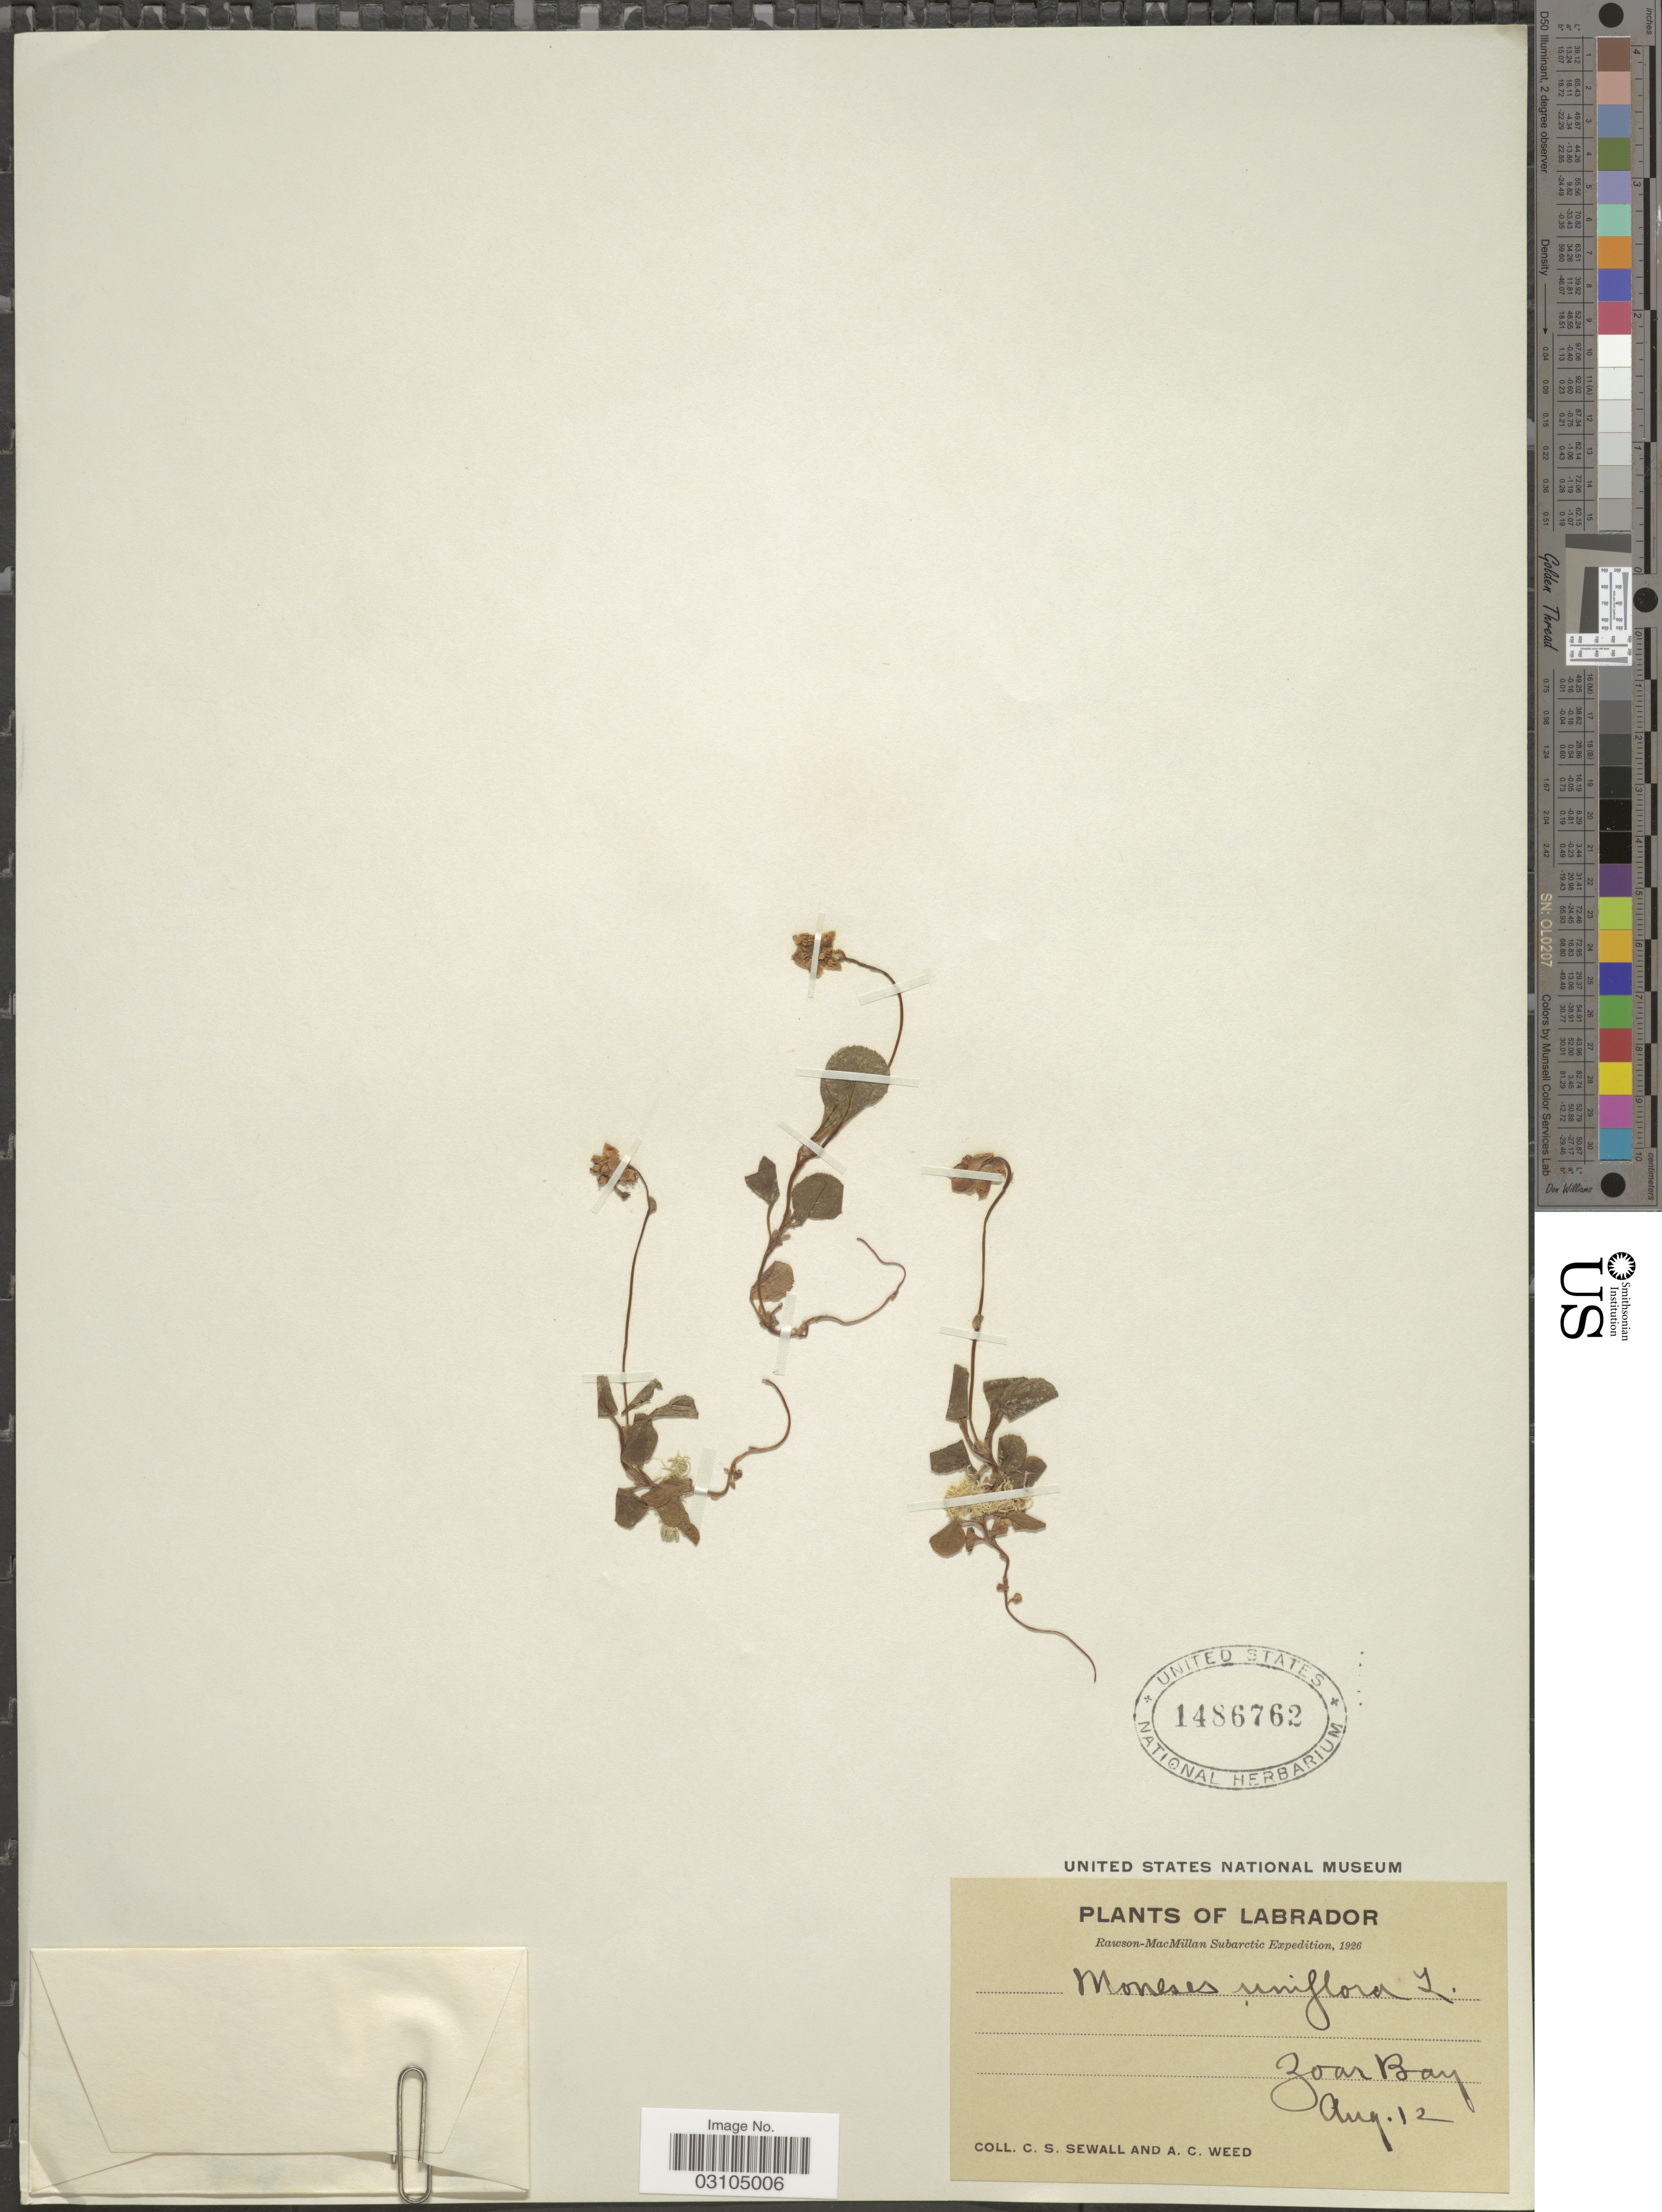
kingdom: Plantae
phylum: Tracheophyta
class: Magnoliopsida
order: Ericales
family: Ericaceae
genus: Moneses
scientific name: Moneses uniflora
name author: (L.) A. Gray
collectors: C. Sewall & A. Weed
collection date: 1926-08-12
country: Canada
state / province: Newfoundland and Labrador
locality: Rawson-MacMillan Subartic, Zoar Bay.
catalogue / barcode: US 1486762